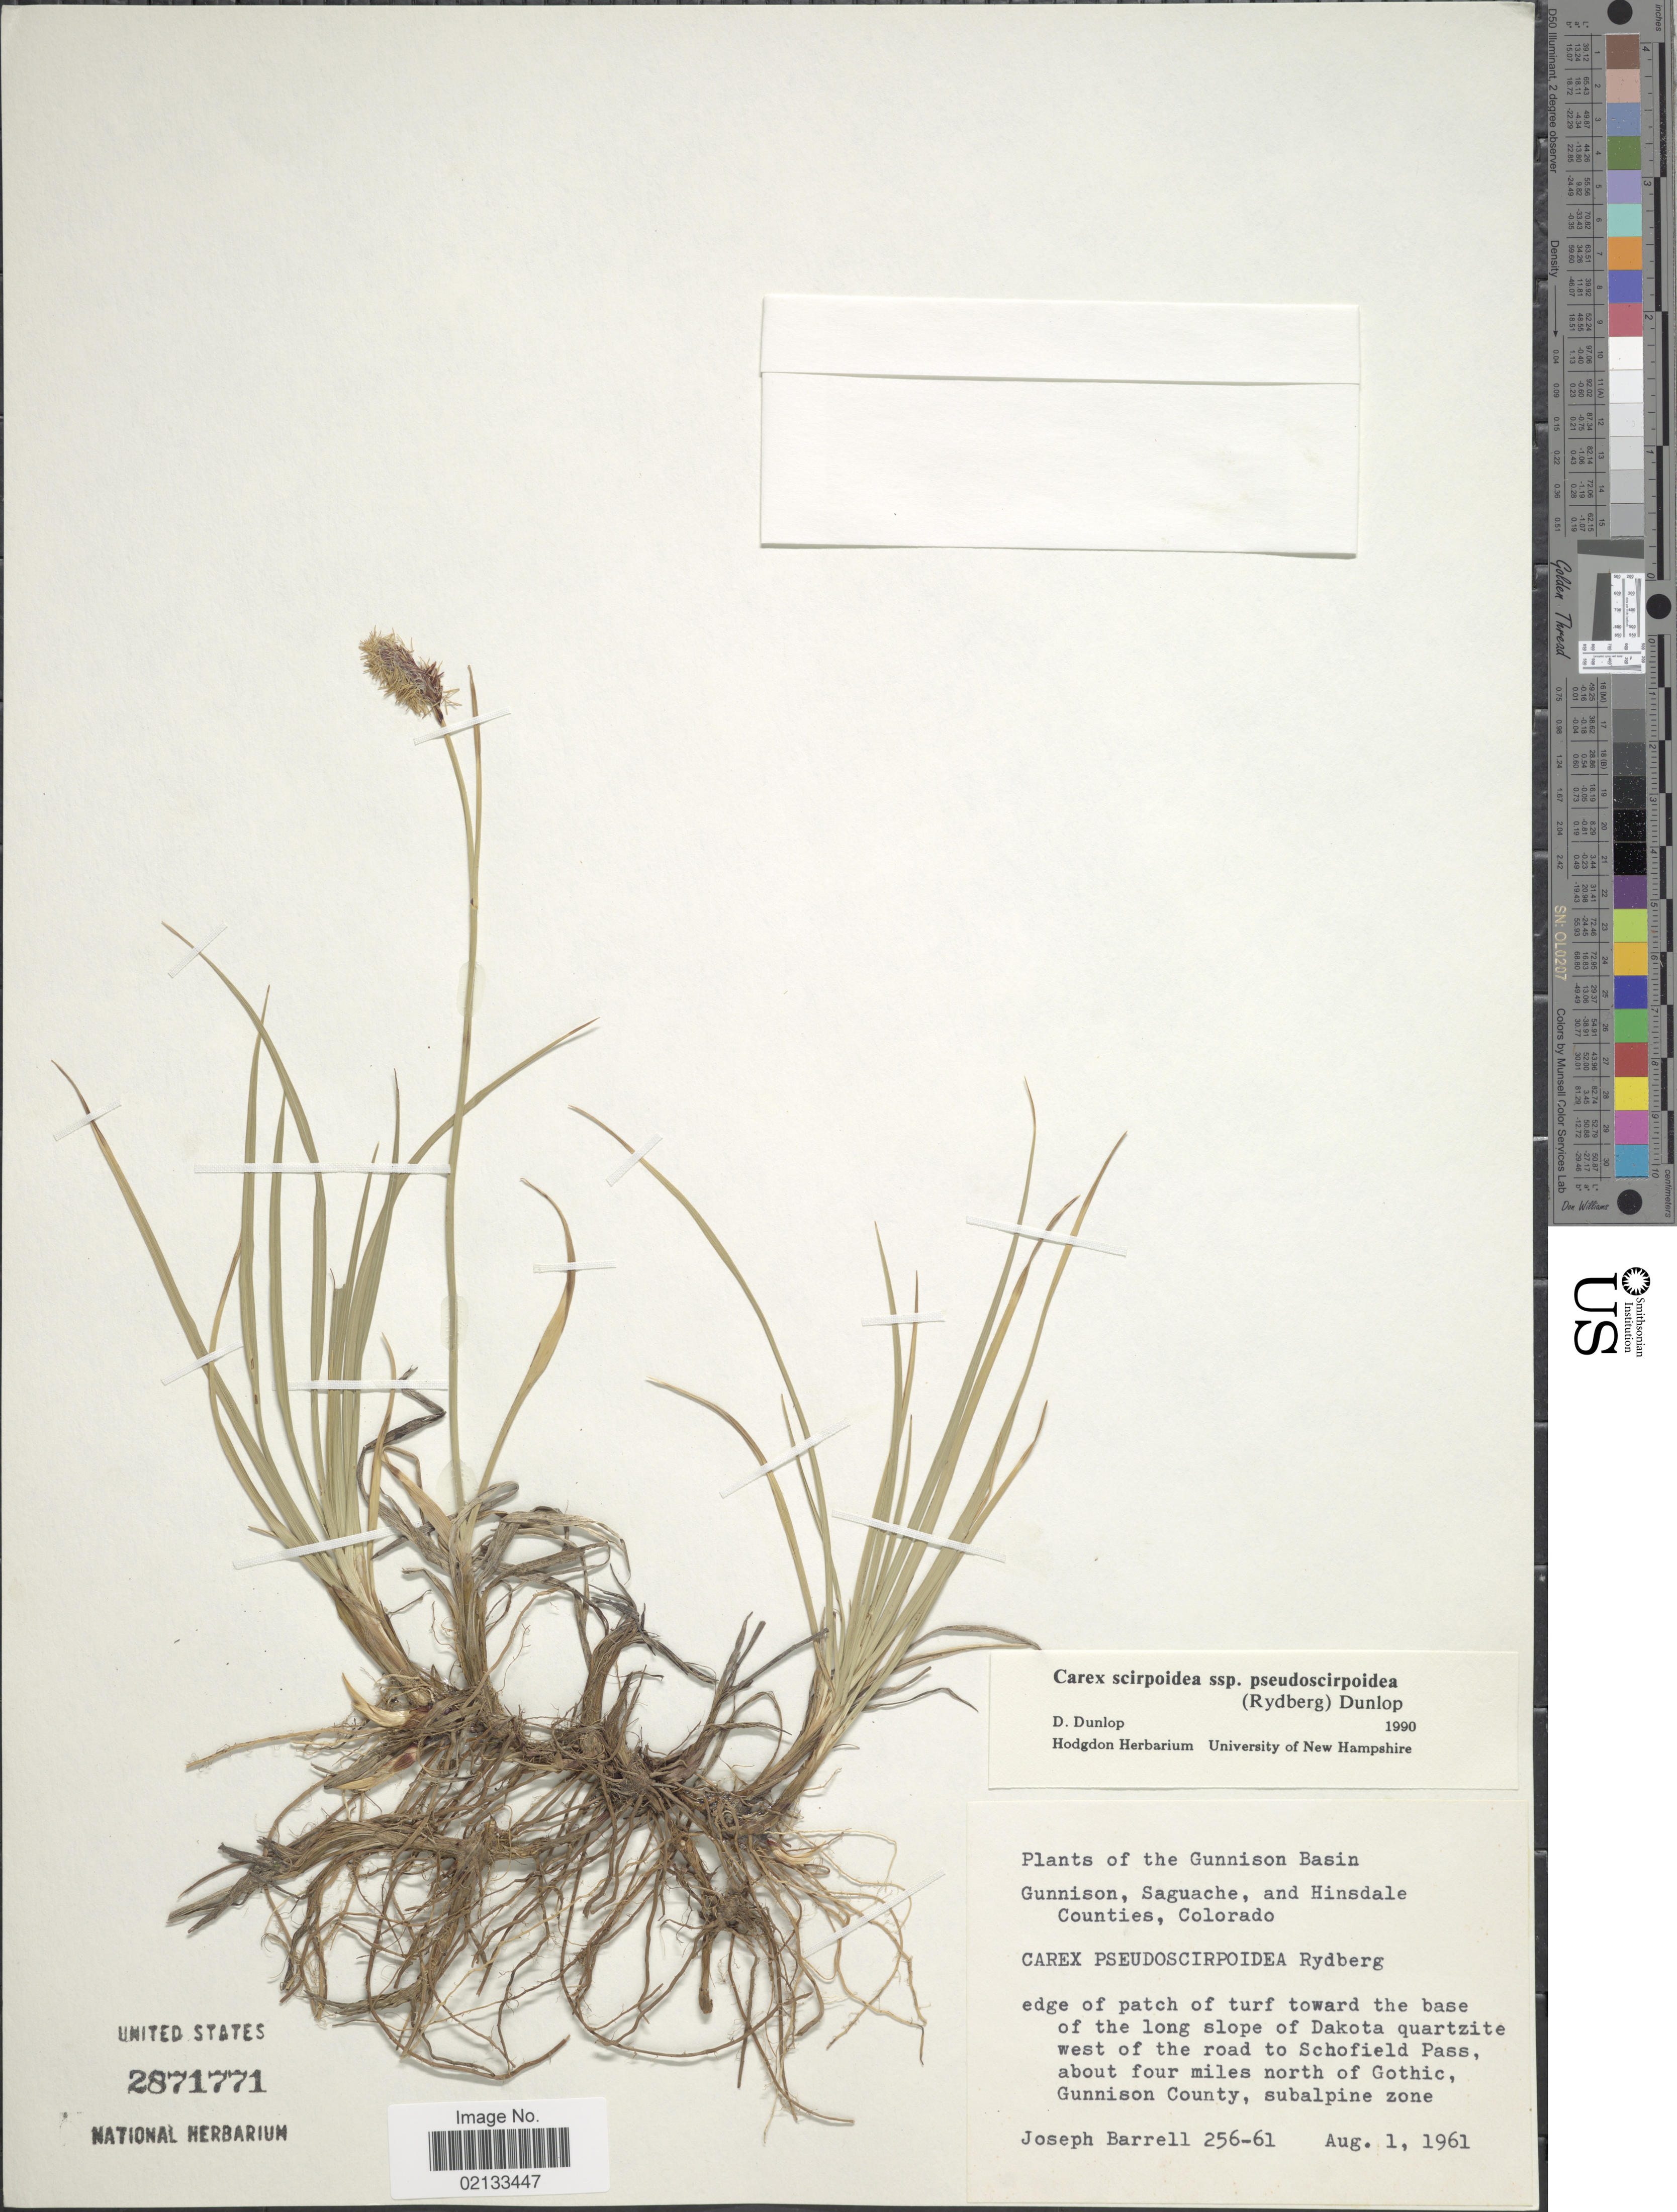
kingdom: Plantae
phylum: Tracheophyta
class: Liliopsida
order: Poales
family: Cyperaceae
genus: Carex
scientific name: Carex scirpoidea subsp. pseudoscirpoidea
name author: (Rydb.) Dunlop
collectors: J. Barrell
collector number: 256-61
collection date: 1961-08-01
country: United States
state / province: Colorado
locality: The Gunnison Basin Gunnison, Saguache, and Hinsdale Counties, edge of patch of turf toward the base of the long slope of Dakota quartzite west of the road to Schofield Pass, about four miles north of Gothic, Gunnison County, subalpine zone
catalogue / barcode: US 2871771